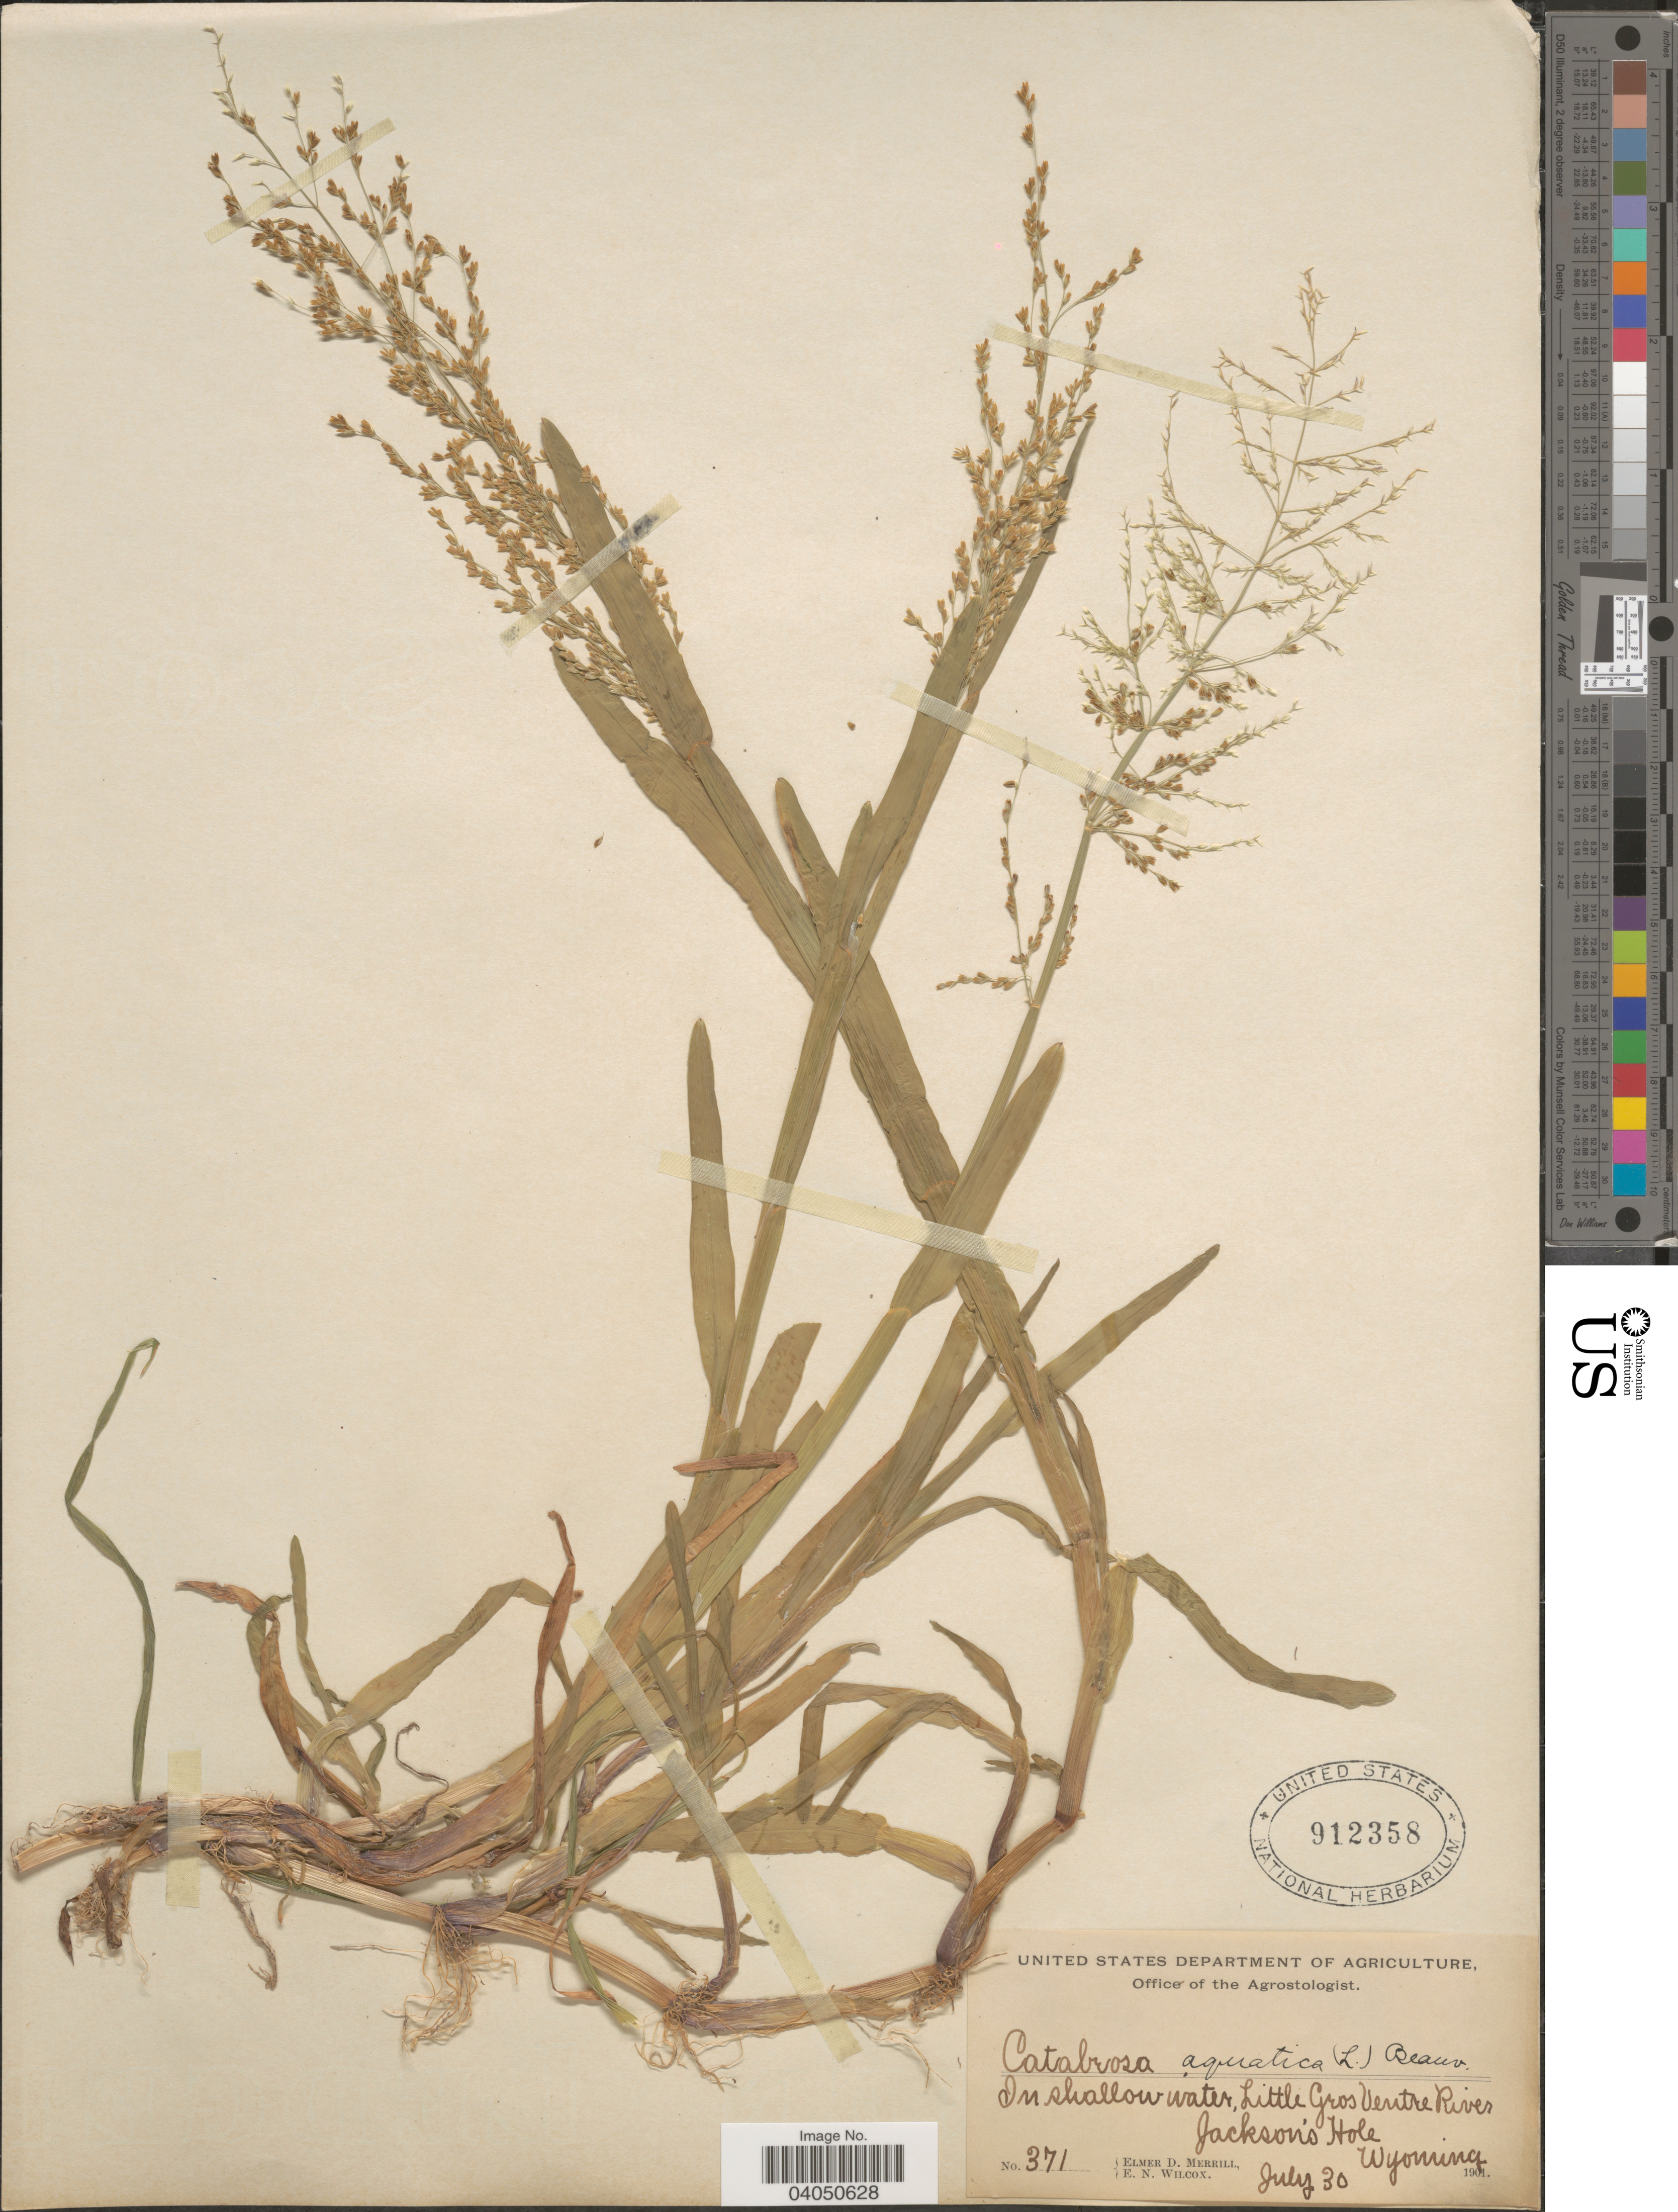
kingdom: Plantae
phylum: Tracheophyta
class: Liliopsida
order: Poales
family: Poaceae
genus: Catabrosa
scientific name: Catabrosa aquatica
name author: (L.) P. Beauv.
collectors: E. D. Merrill & E. Wilcox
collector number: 371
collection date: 1901-07-30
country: United States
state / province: Wyoming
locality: In shallow water, Little Gros Ventre River. Jackson's Hole.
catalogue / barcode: US 912358